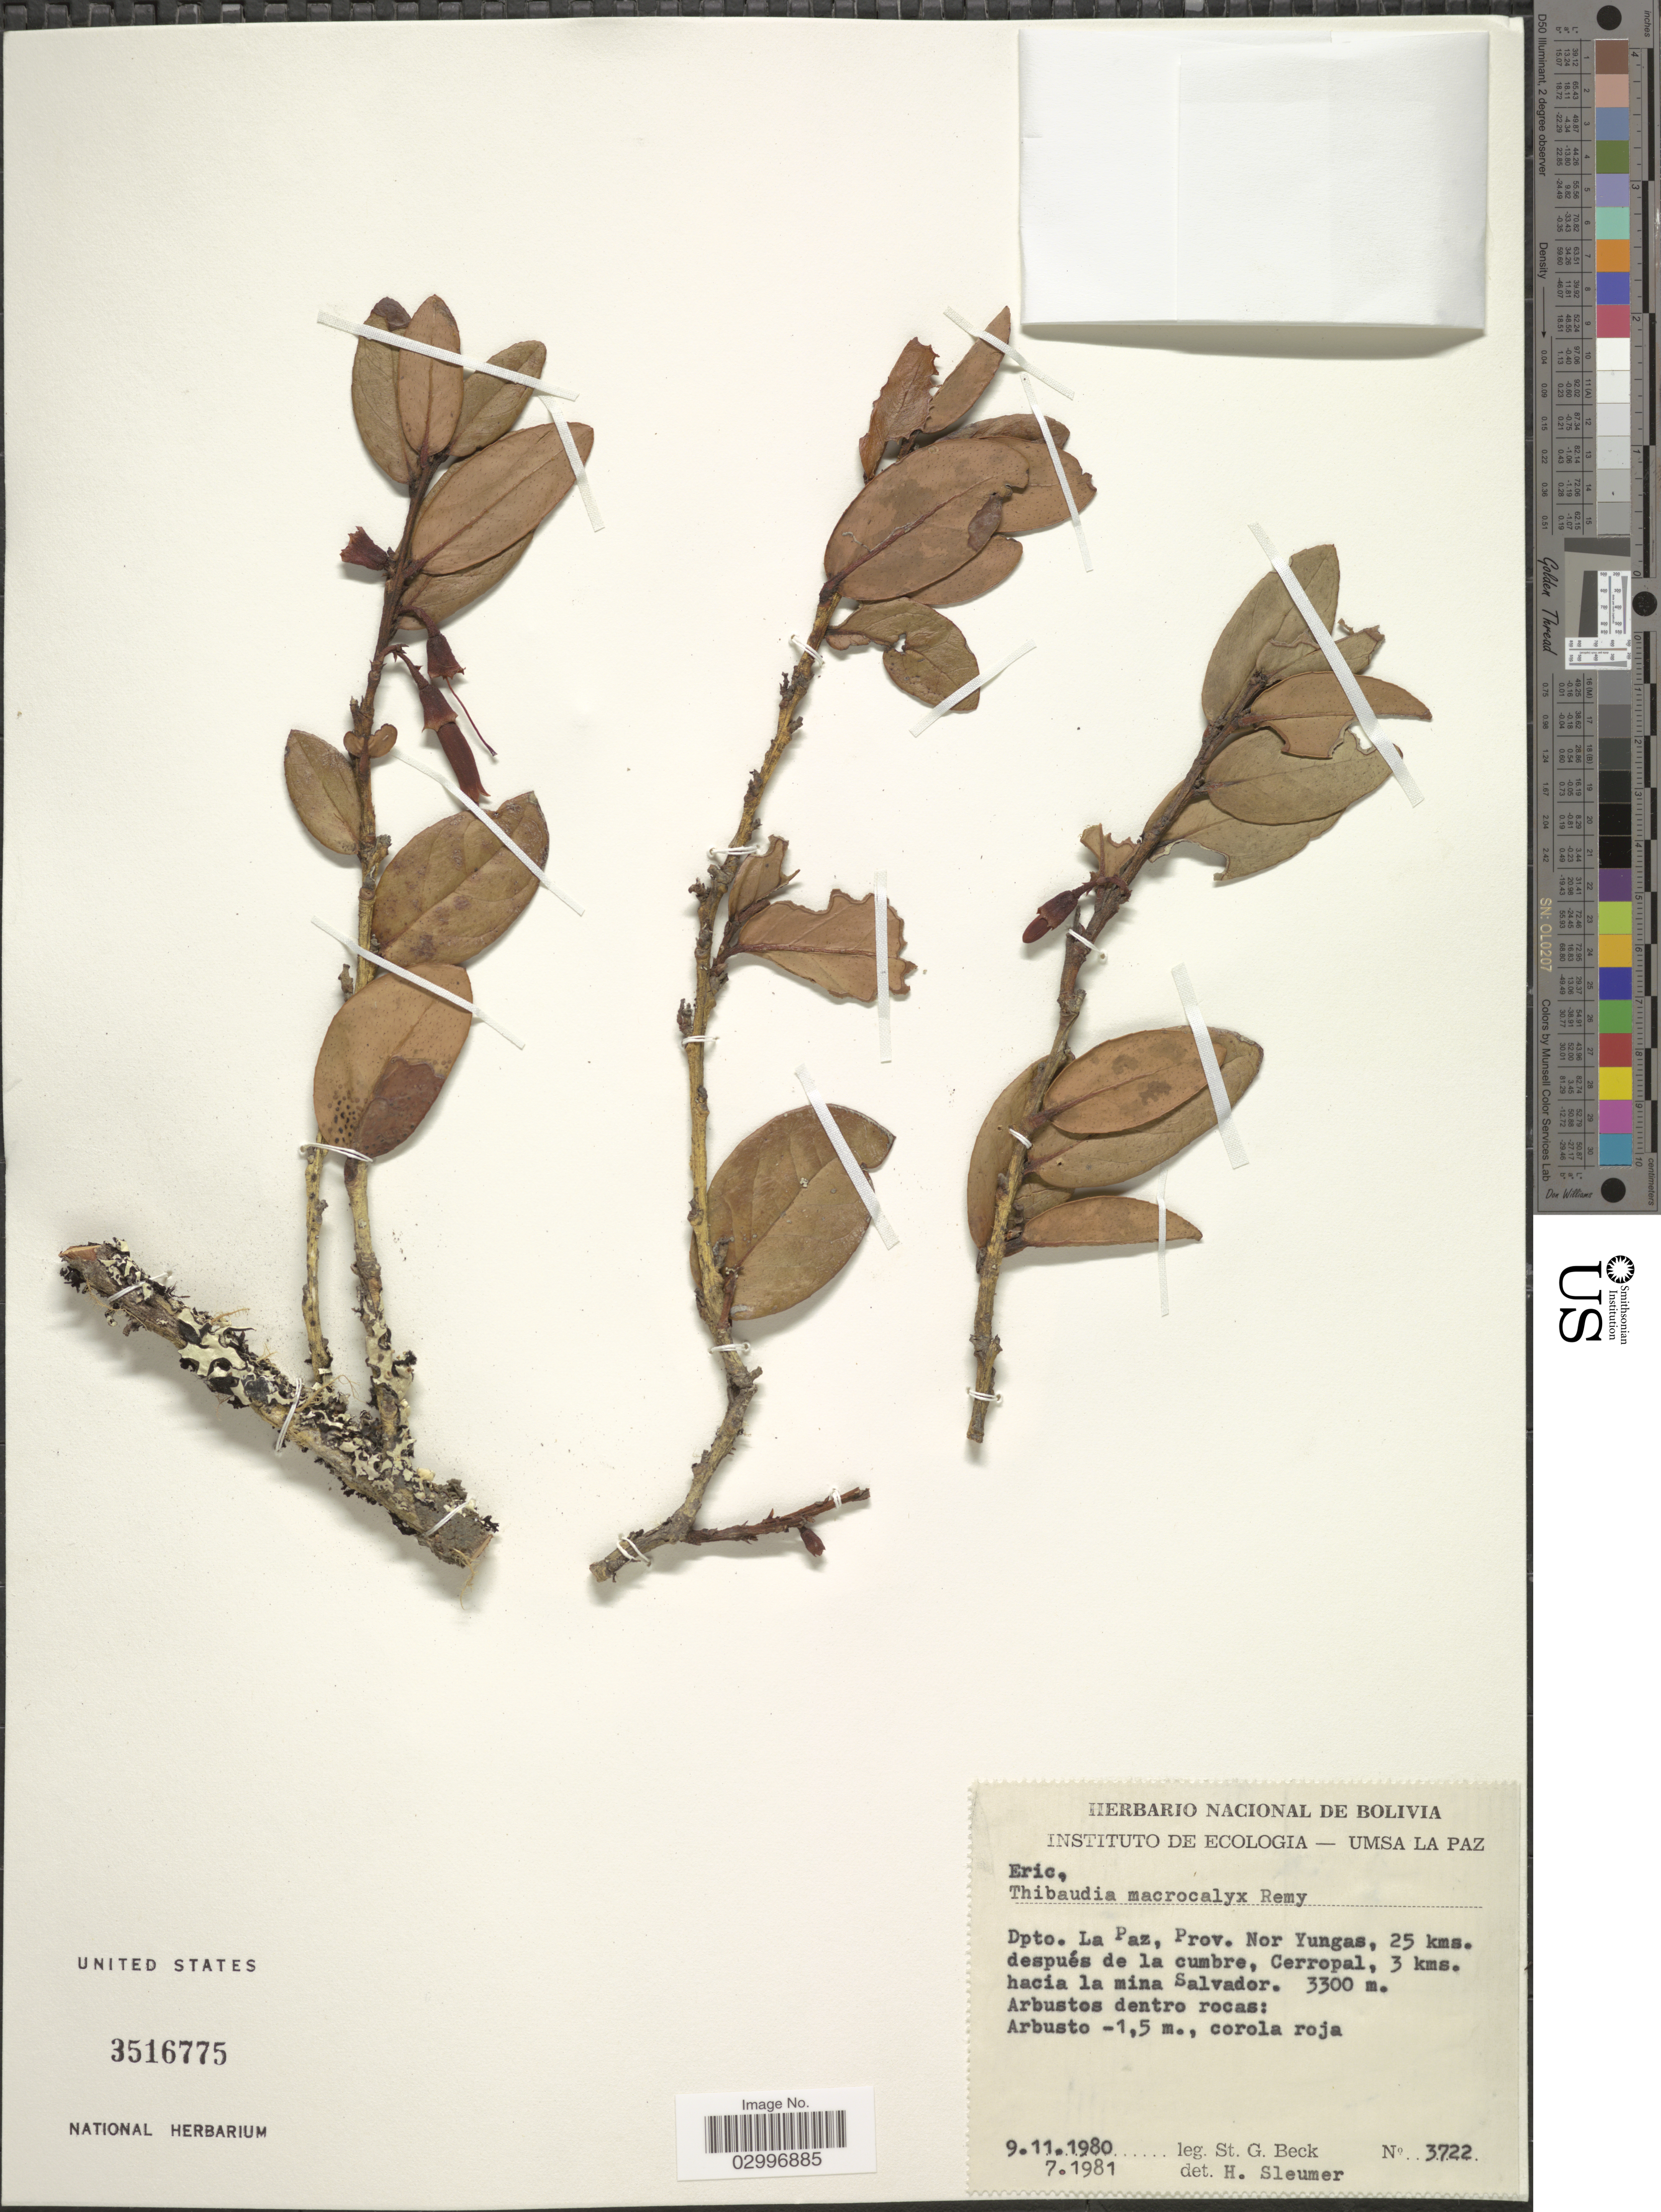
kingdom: Plantae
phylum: Tracheophyta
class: Magnoliopsida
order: Ericales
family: Ericaceae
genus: Thibaudia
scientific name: Thibaudia macrocalyx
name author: Remy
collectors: S. G. Beck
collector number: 3722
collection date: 1980-11-09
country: Bolivia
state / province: La Paz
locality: Dpto. La Paz, Prov. Nor Yungas, 25 kms. después de la cumbre, Cerropal, 3 kms. hacia la mina Salvador.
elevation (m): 3300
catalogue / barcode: US 3516775